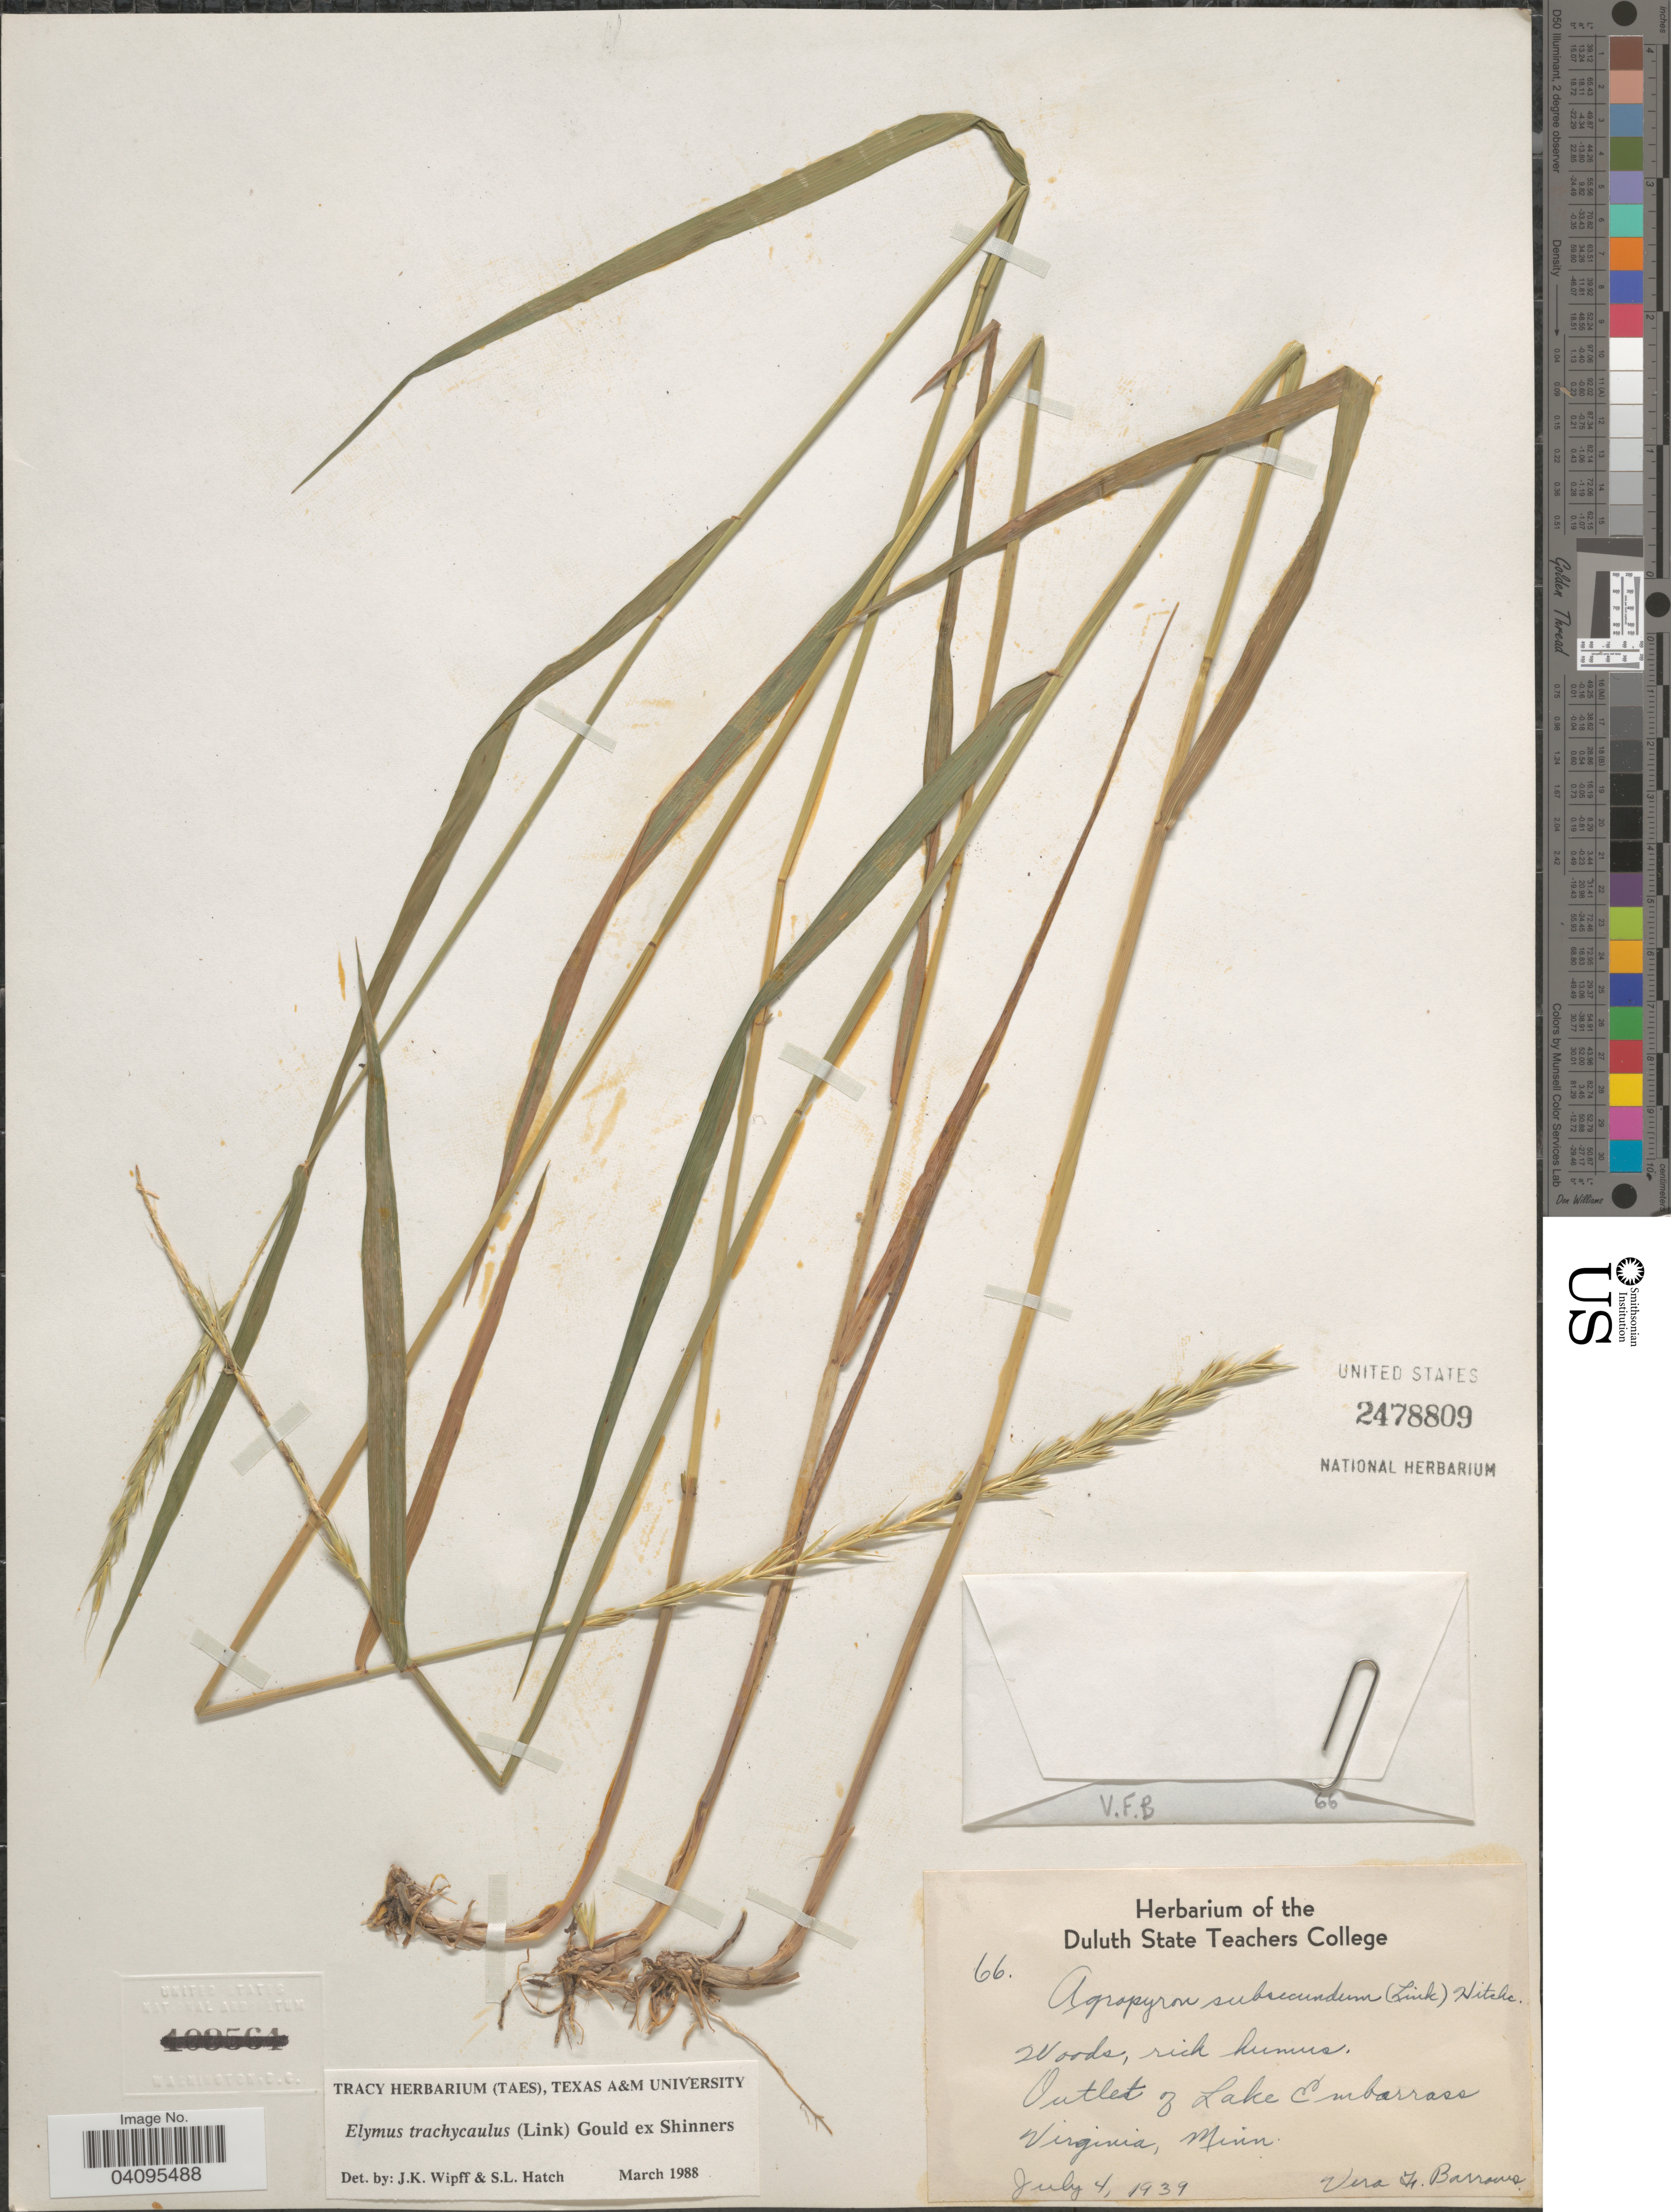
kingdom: Plantae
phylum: Tracheophyta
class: Liliopsida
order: Poales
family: Poaceae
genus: Elymus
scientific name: Elymus trachycaulus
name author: (Link) Gould ex Shinners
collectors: -. Barrows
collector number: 66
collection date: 1939-07-04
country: United States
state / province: Minnesota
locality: Woods, rich humus. Outlet & Lake Embarrass. Virginia.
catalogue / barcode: US 2478809